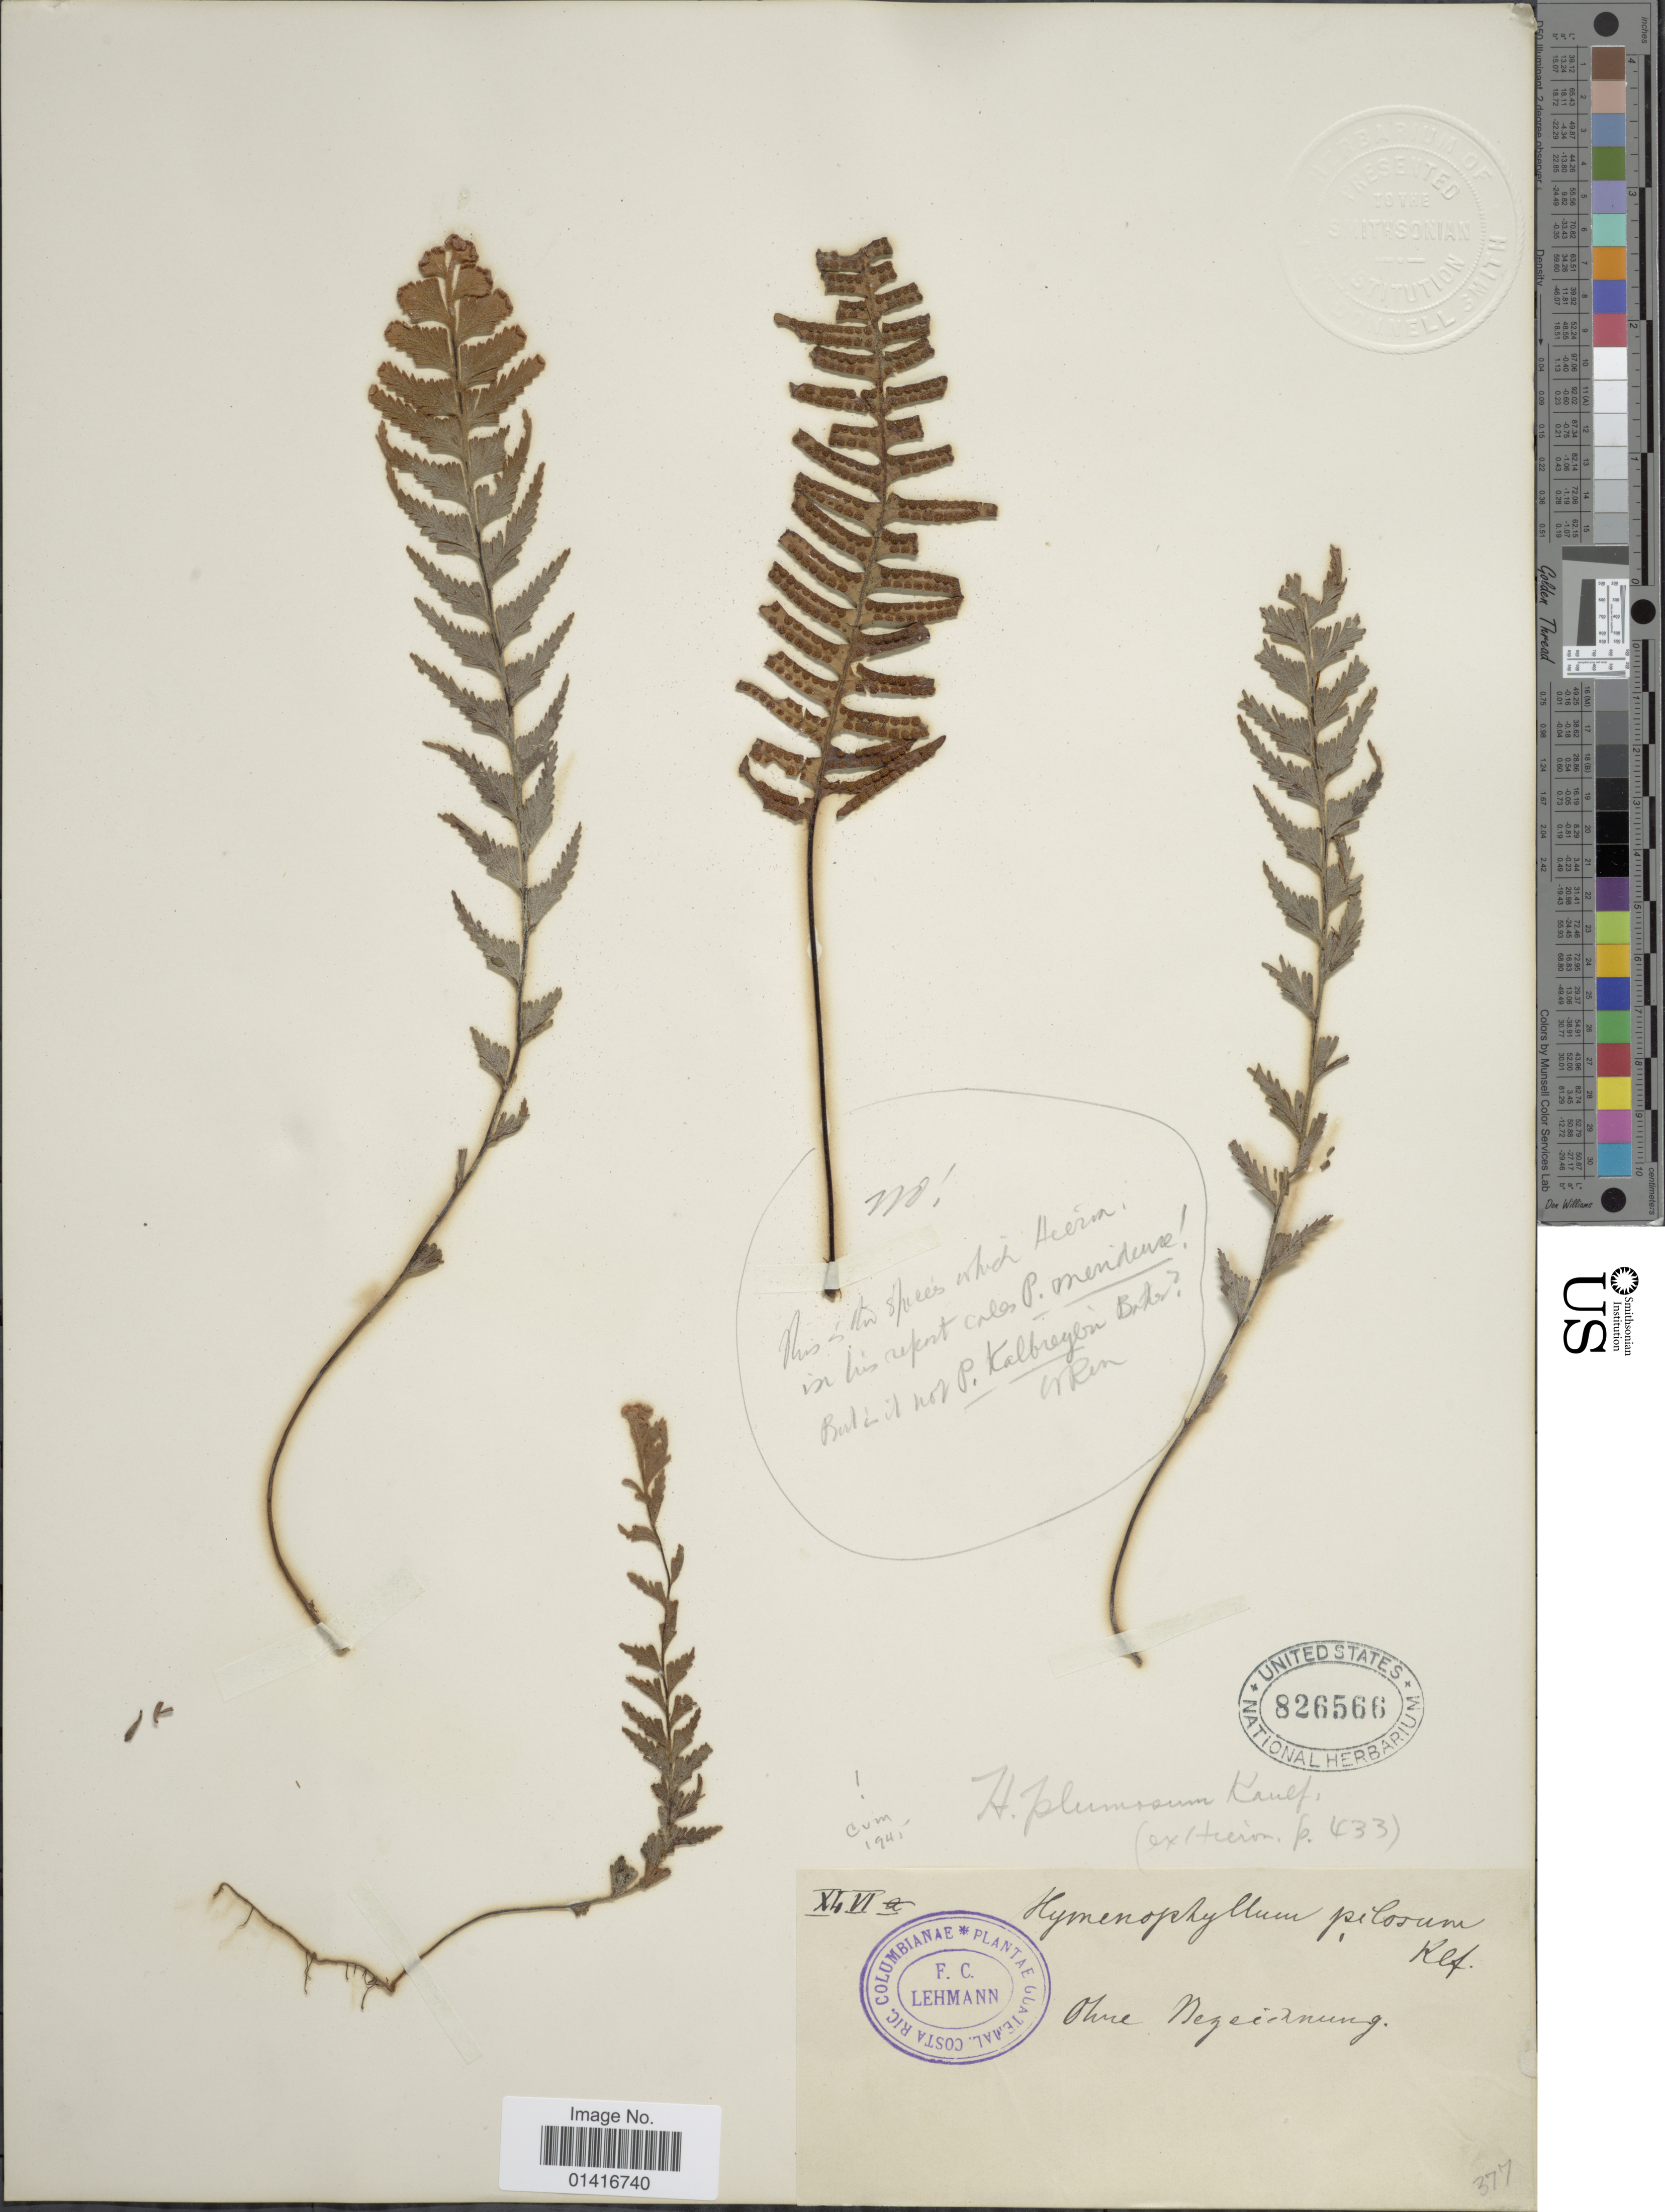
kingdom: Plantae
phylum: Tracheophyta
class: Polypodiopsida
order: Hymenophyllales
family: Hymenophyllaceae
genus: Hymenophyllum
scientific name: Hymenophyllum plumosum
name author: Kaulf.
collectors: F. C. Lehmann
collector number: X4VI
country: Colombia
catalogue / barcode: US 826566